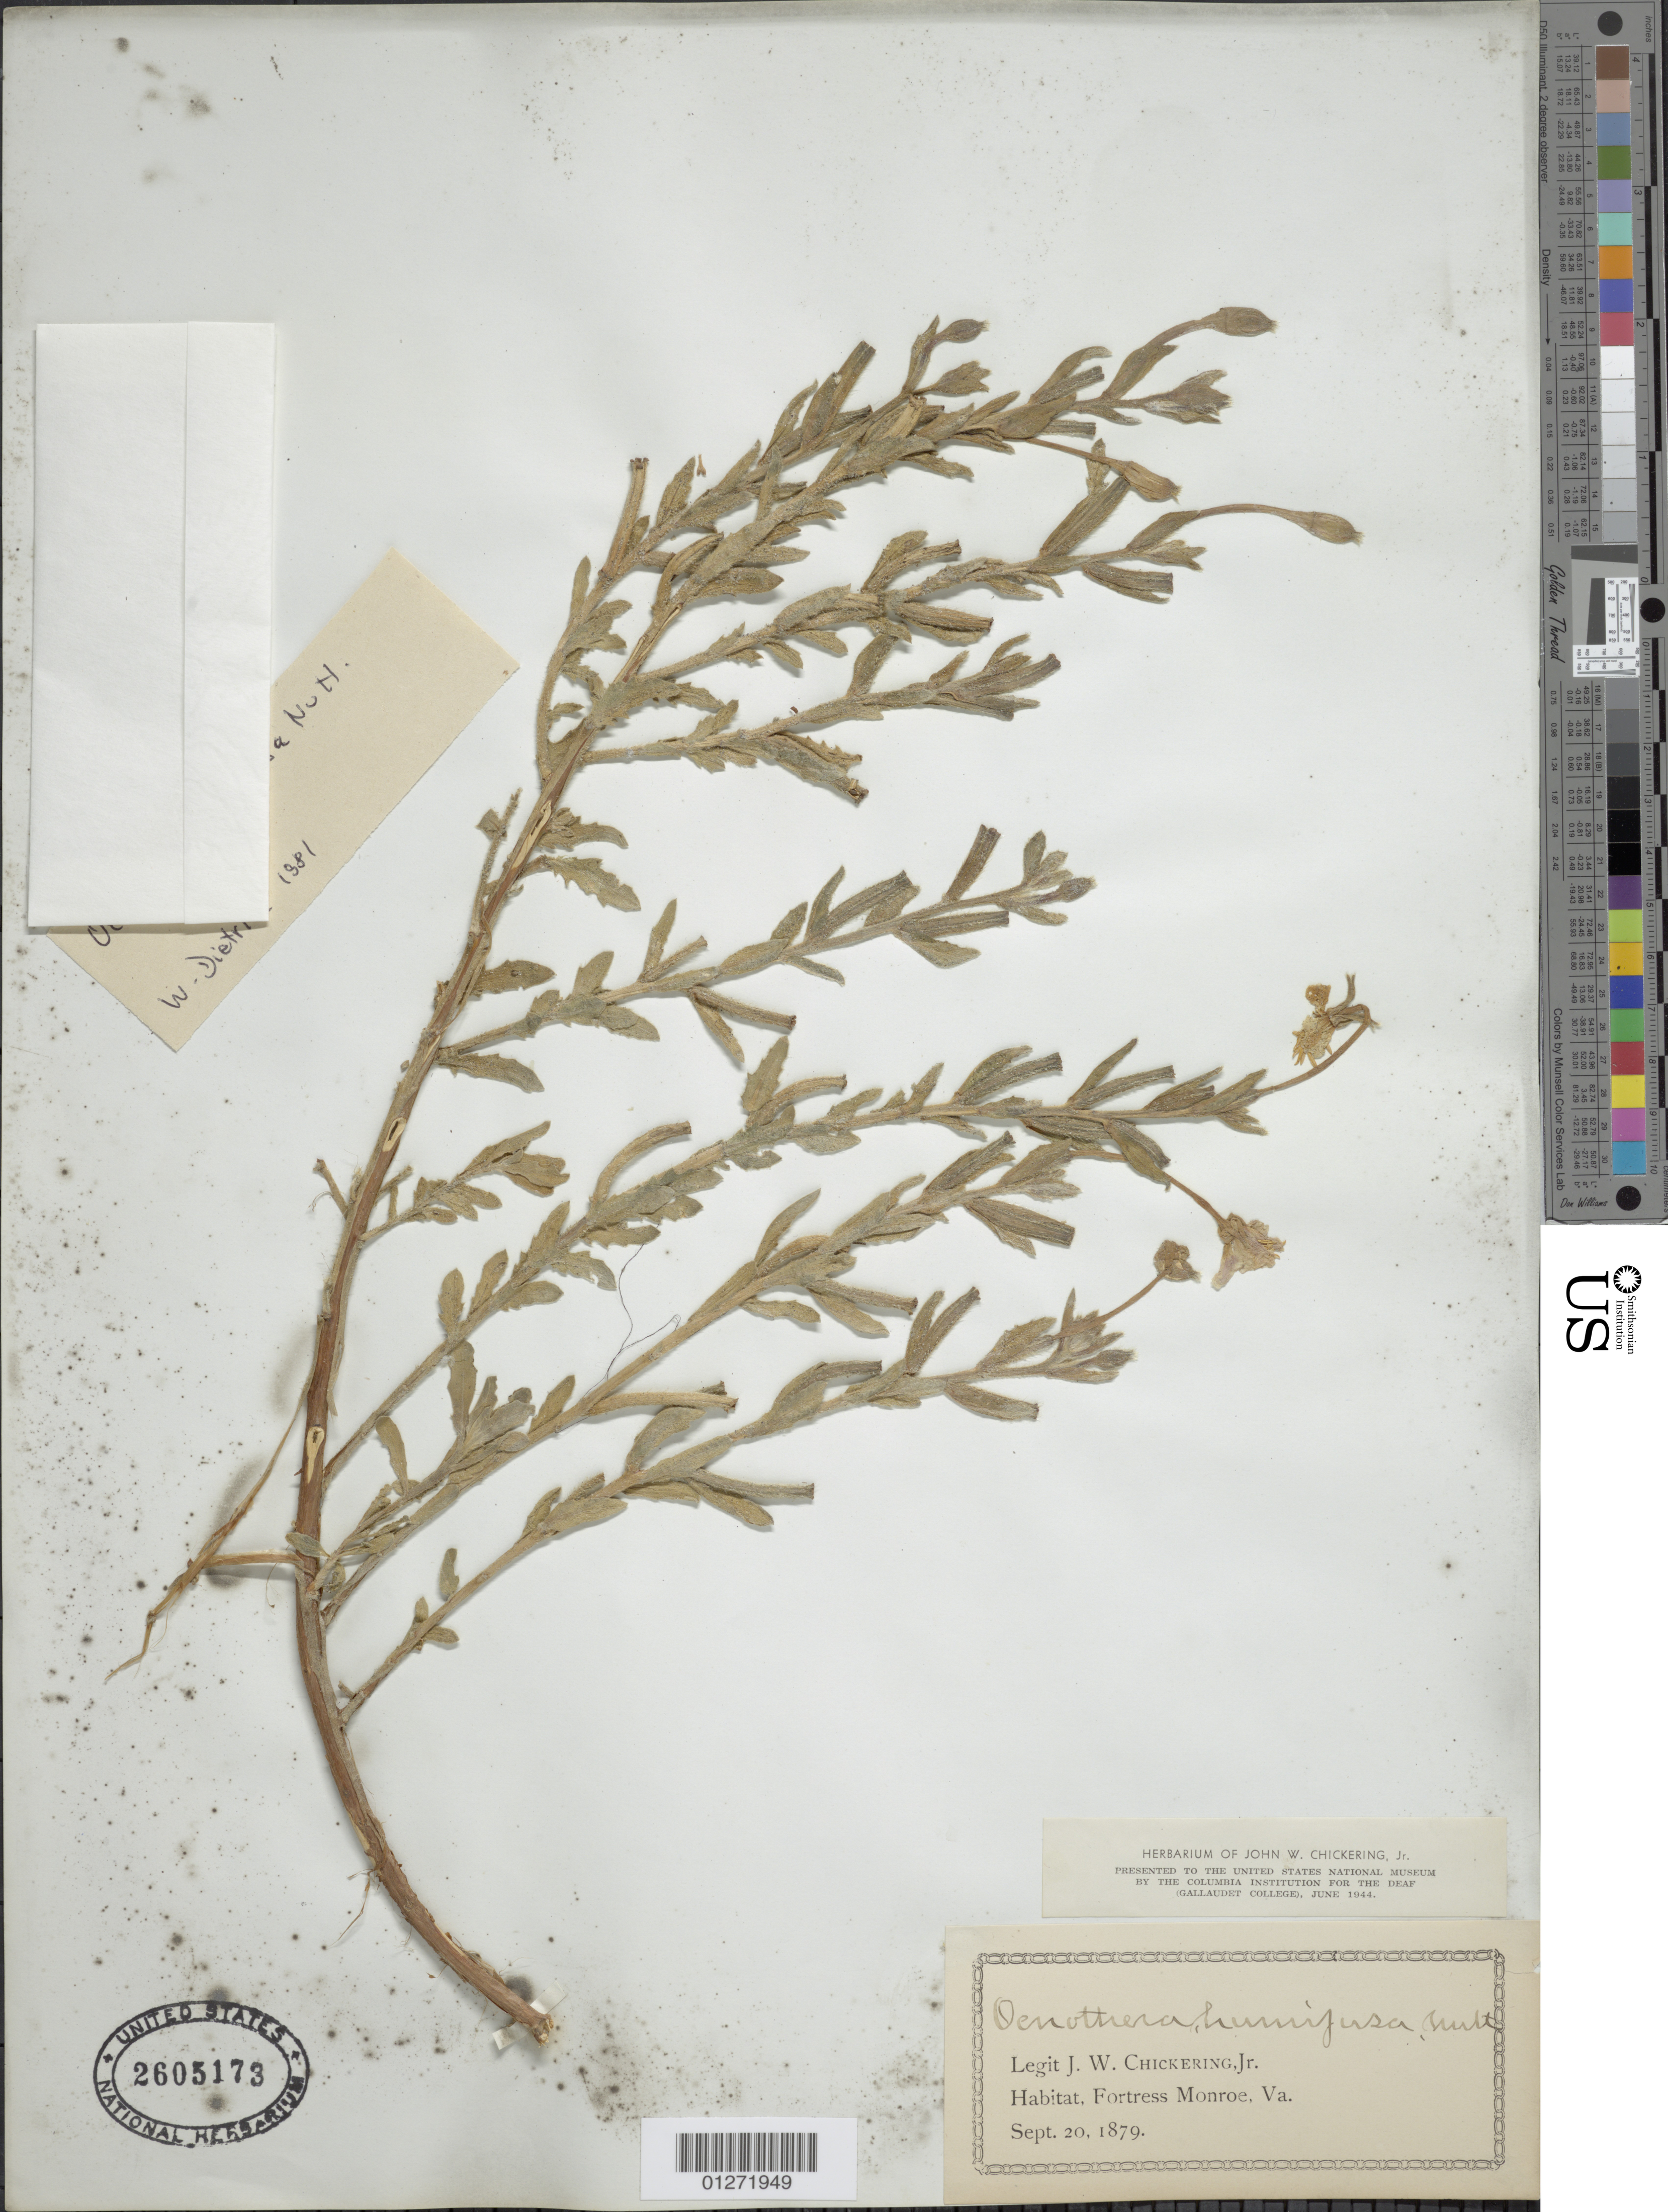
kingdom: Plantae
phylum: Tracheophyta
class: Magnoliopsida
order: Myrtales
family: Onagraceae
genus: Oenothera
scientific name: Oenothera humifusa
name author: Nutt.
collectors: J. W. Chickering Jr.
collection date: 1879-09-20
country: United States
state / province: Virginia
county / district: City of Hampton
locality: Fortress Monroe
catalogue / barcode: US 2605173